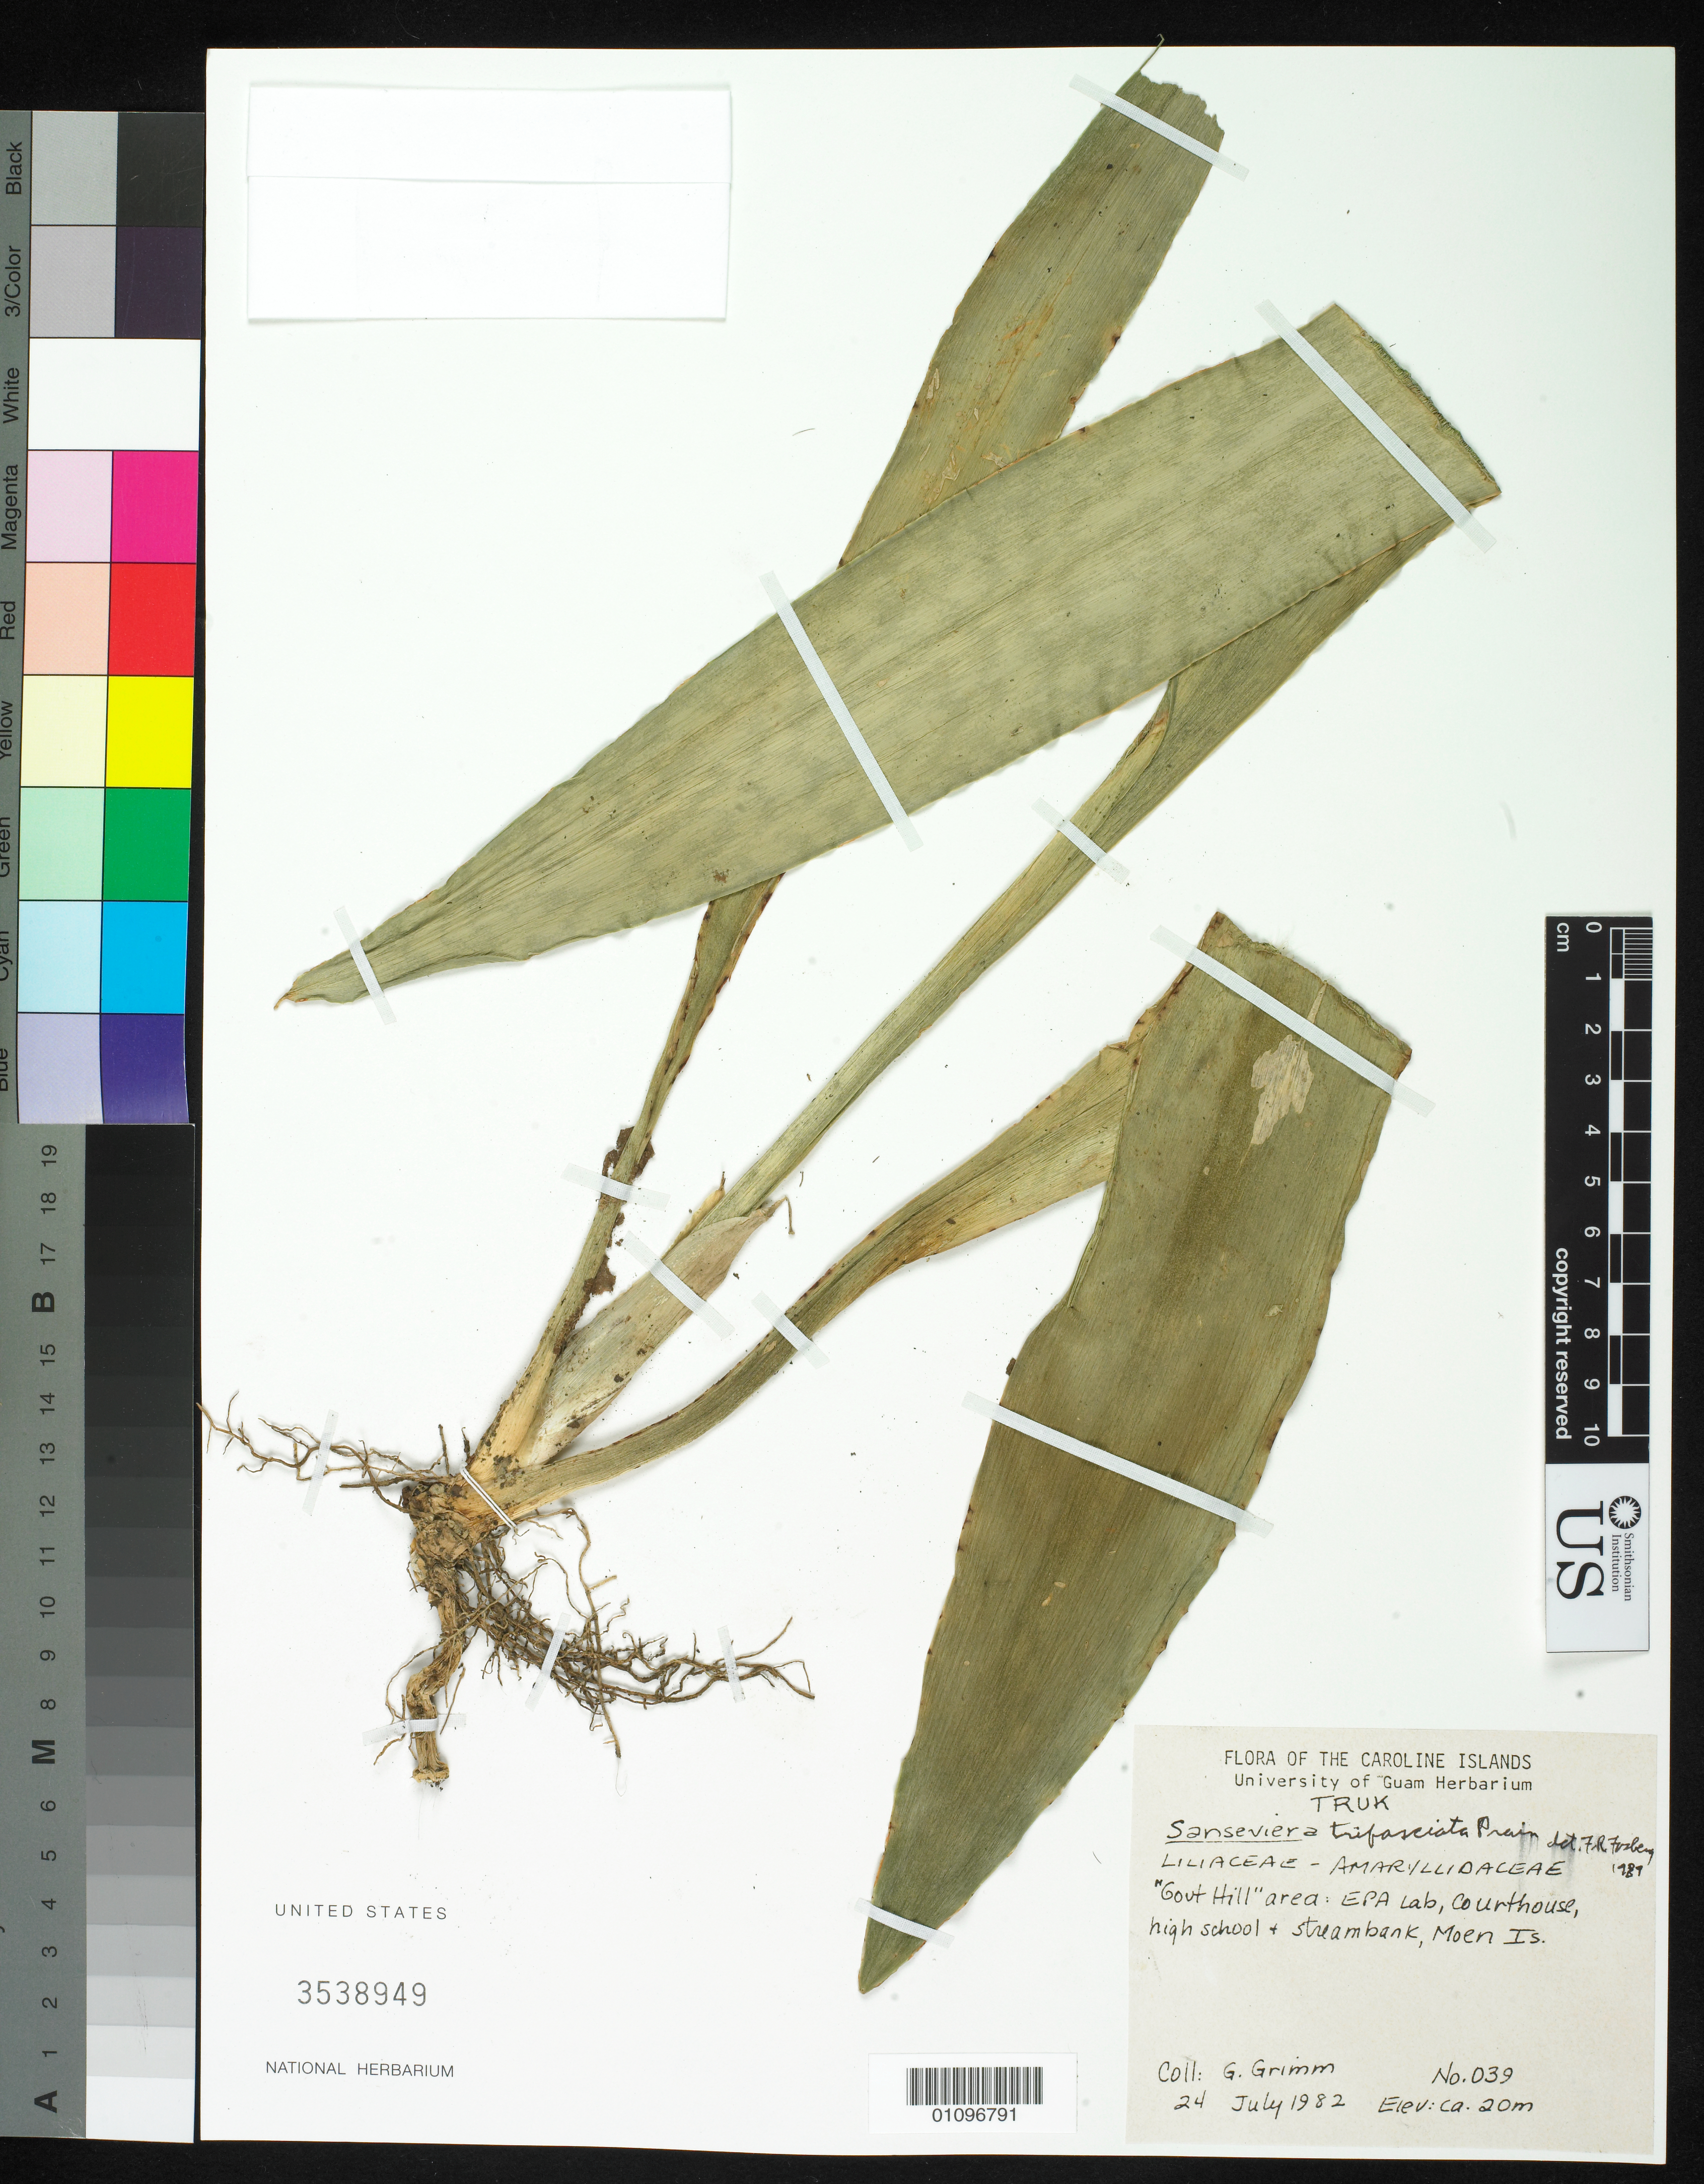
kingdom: Plantae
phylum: Tracheophyta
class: Liliopsida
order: Asparagales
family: Asparagaceae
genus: Dracaena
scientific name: Dracaena trifasciata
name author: (Prain) Mabb.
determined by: Wagner, W. L., (BOT), Smithsonian Institution - National Museum of Natural History (UNITED STATES)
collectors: G. Grimm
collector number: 39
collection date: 1982-07-24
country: Micronesia, Federated States of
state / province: Truk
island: Moen [Wono]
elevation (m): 20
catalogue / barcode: US 3538949